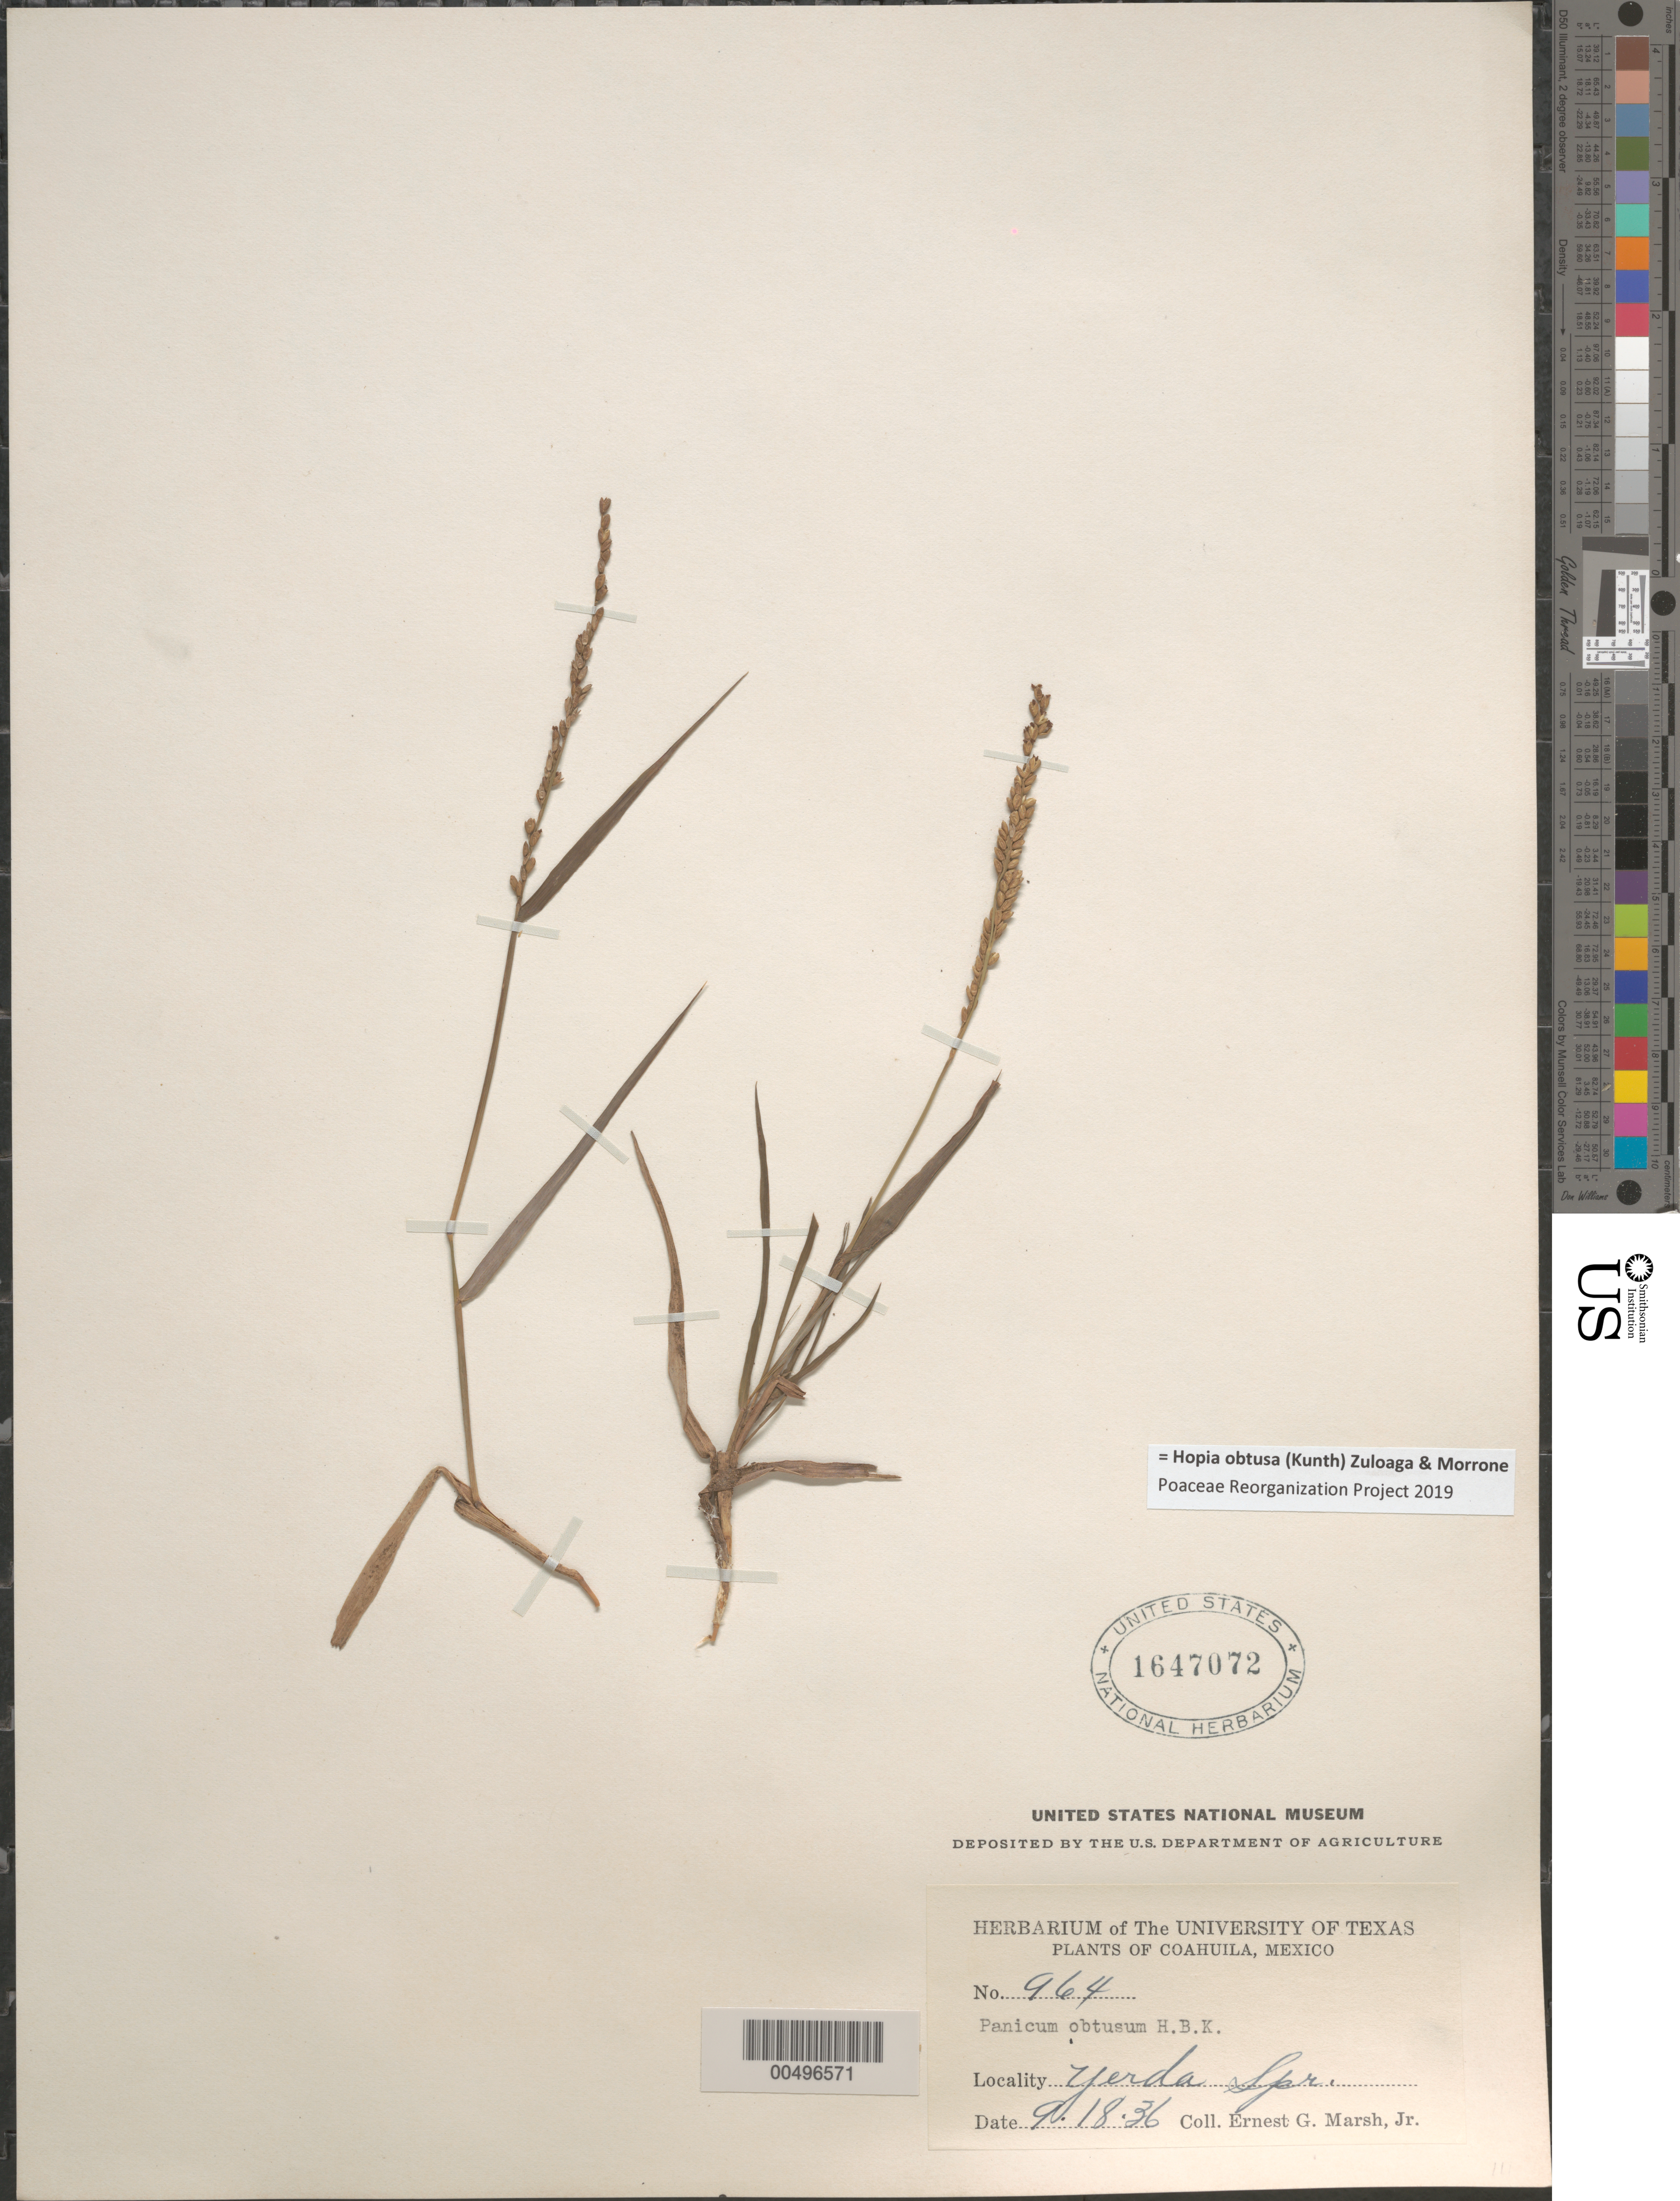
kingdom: Plantae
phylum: Tracheophyta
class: Liliopsida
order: Poales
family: Poaceae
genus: Panicum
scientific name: Panicum obtusum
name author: Kunth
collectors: E. G. Marsh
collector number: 964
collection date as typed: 18 Sep 1936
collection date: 1936-09-18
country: Mexico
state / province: Coahuila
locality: Yerda Spr.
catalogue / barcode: US 1647072